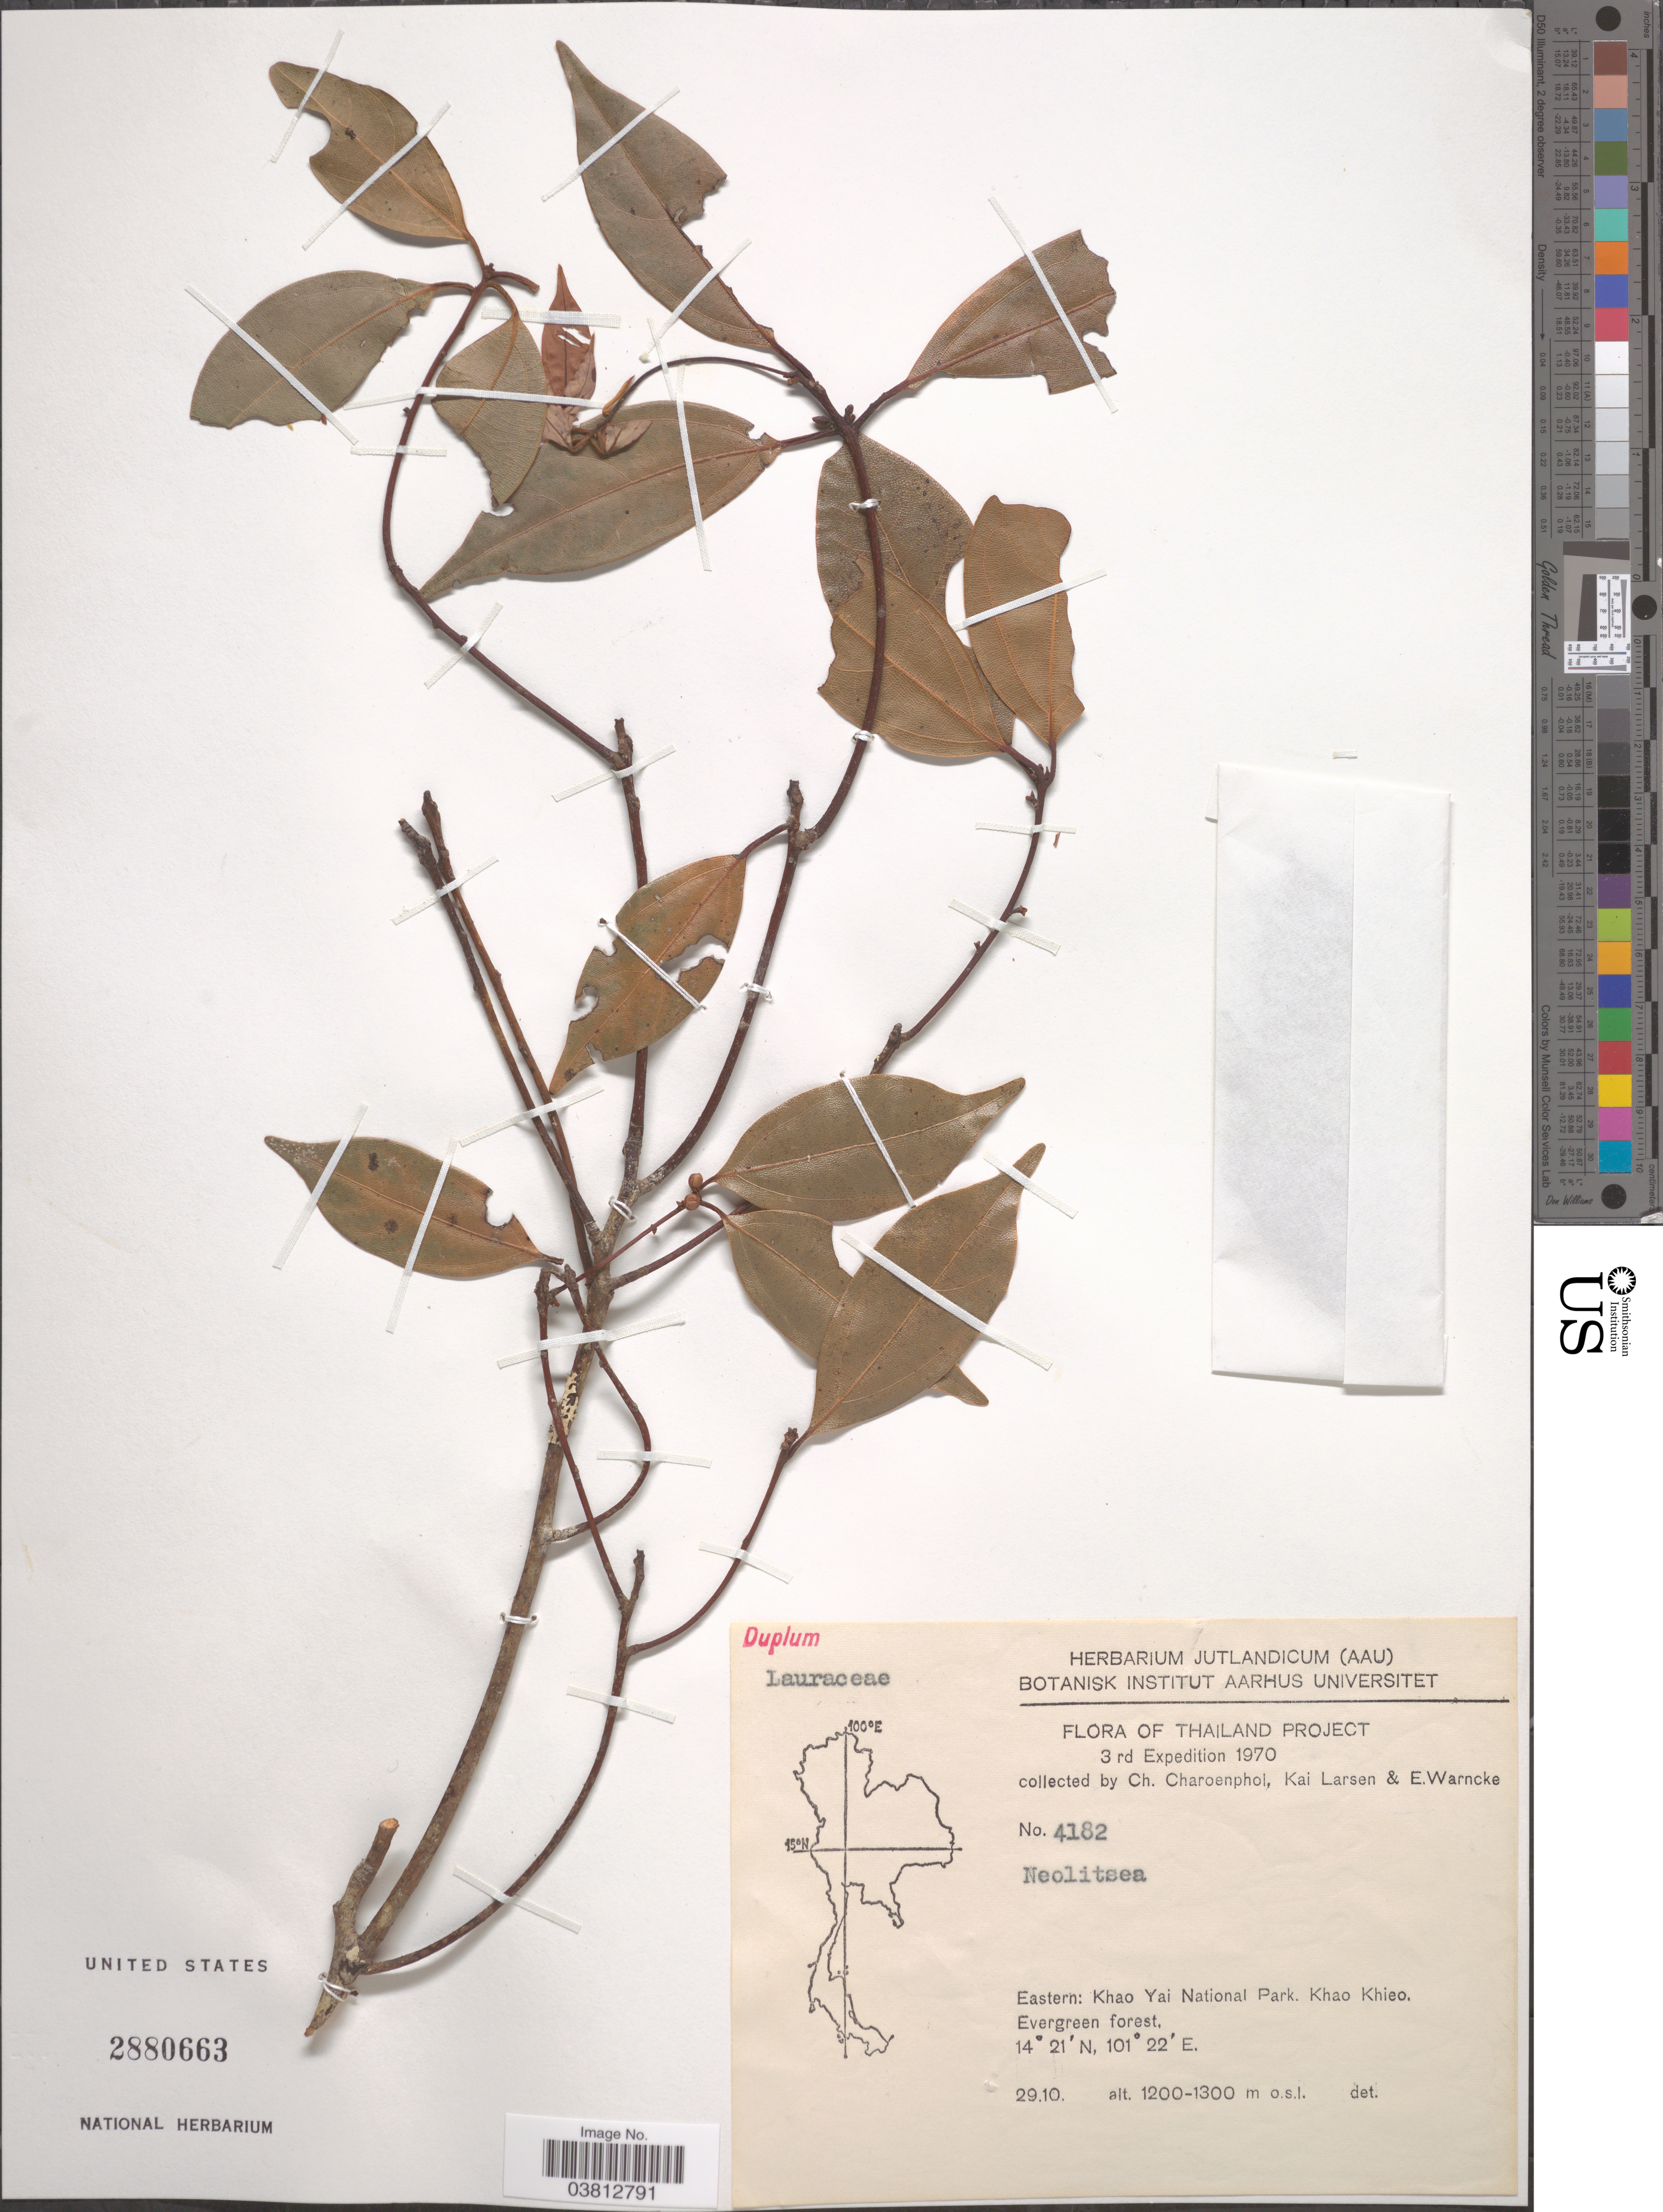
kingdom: Plantae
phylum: Tracheophyta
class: Magnoliopsida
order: Laurales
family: Lauraceae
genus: Neolitsea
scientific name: Neolitsea sp.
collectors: C. Charoenphol, K. Larsen & E. Warncke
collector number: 4182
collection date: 1970-10-29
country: Thailand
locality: Eastern: Khao Yai National Park, Khao Khieo.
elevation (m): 1200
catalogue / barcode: US 2880663